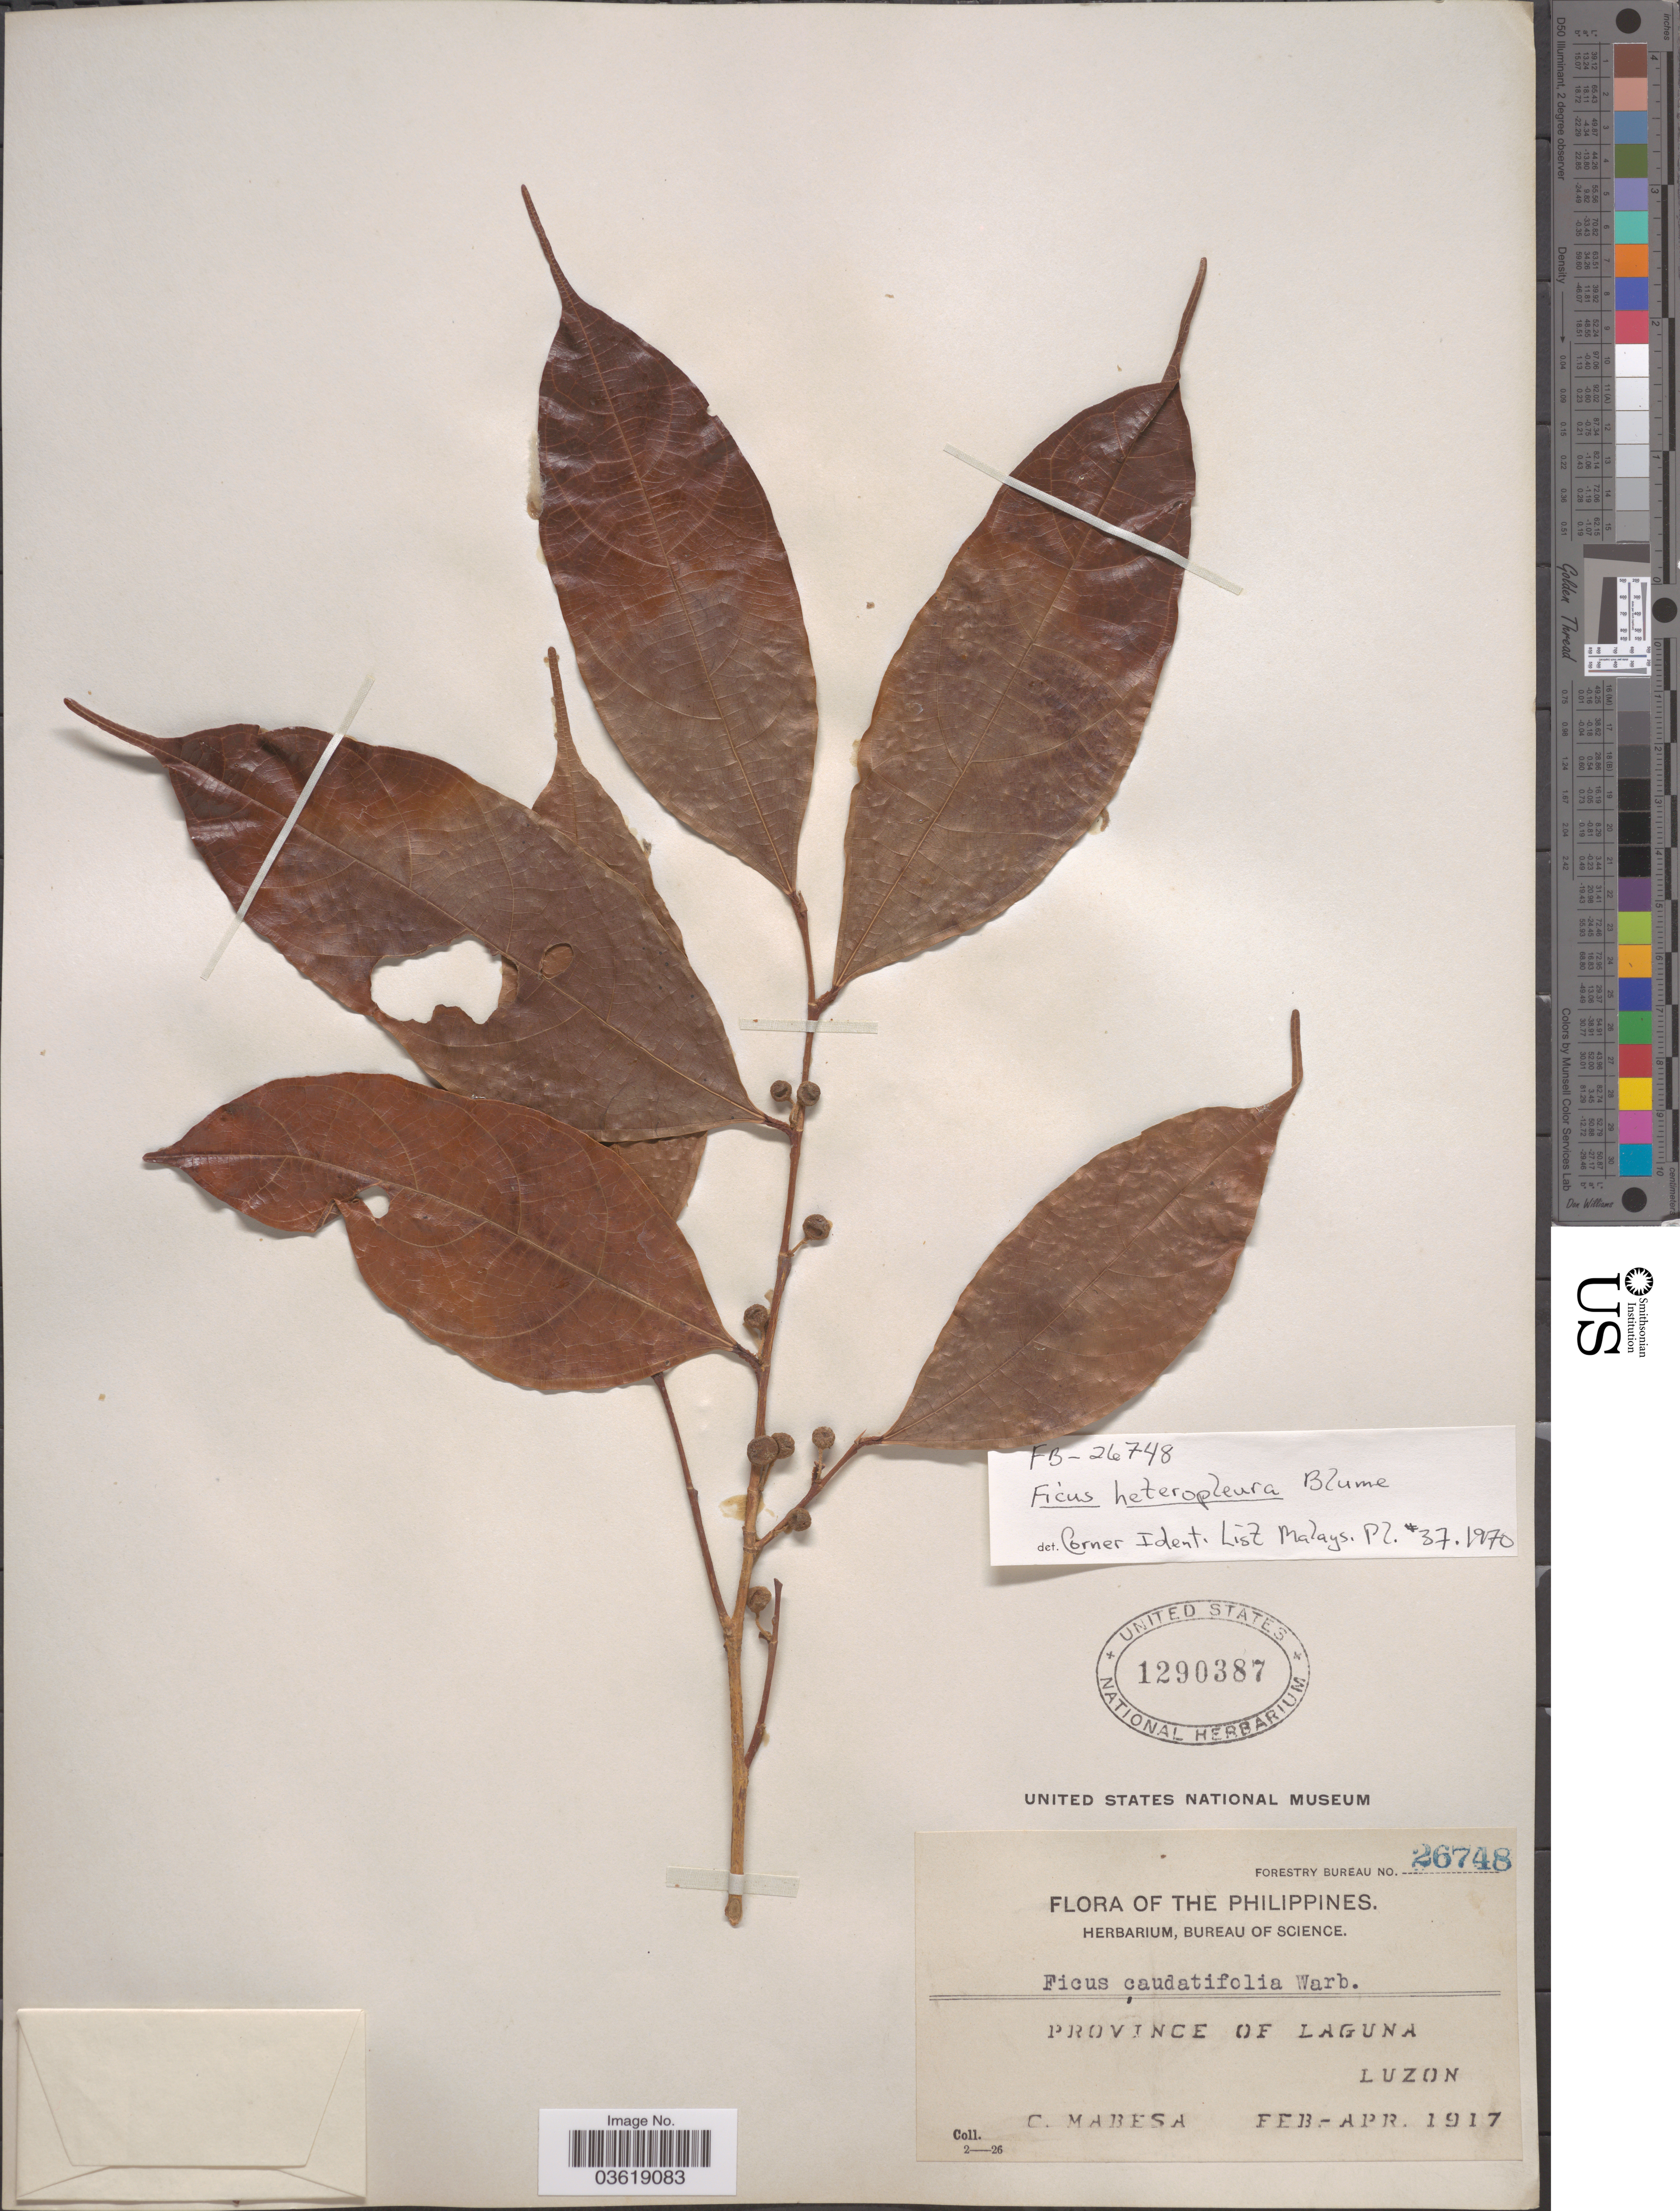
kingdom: Plantae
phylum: Tracheophyta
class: Magnoliopsida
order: Rosales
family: Moraceae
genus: Ficus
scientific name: Ficus heteropleura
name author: Blume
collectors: C. Mabesa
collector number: Forestry Bureau 26748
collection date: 1917-02/1917-04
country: Philippines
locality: Province of Laguna, Luzon.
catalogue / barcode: US 1290387